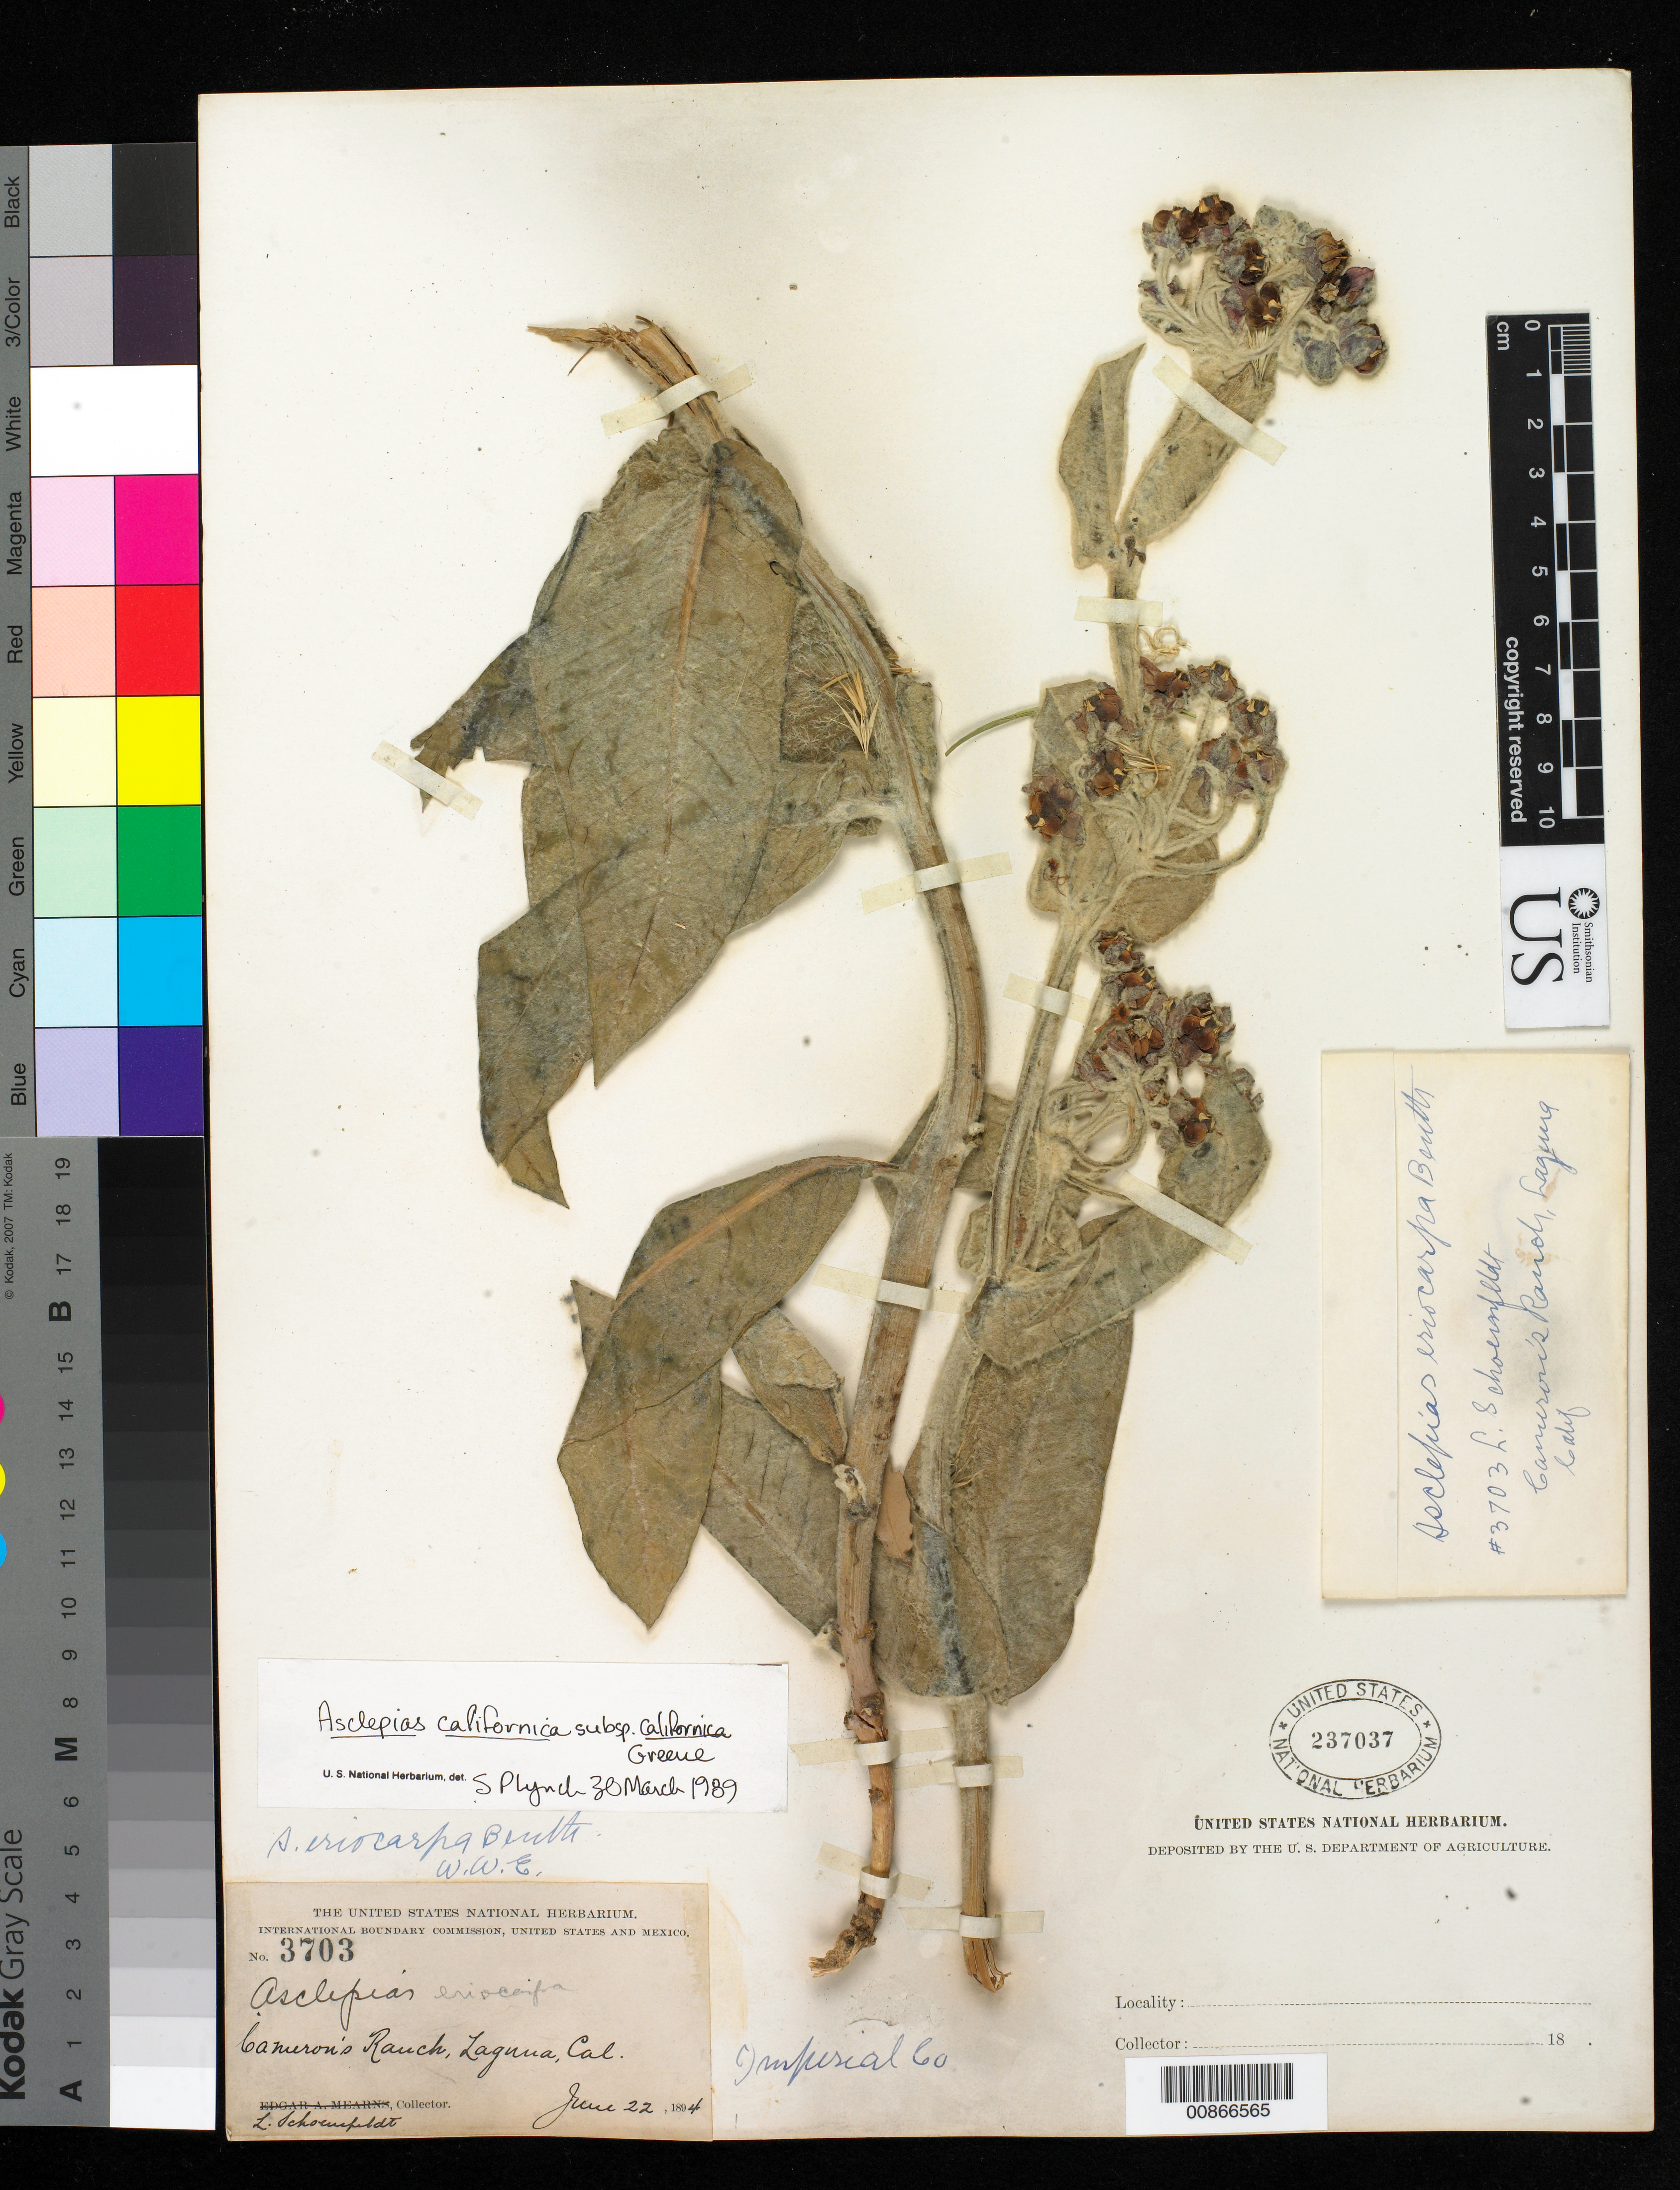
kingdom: Plantae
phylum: Tracheophyta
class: Magnoliopsida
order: Gentianales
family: Apocynaceae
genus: Asclepias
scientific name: Asclepias californica subsp. californica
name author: Greene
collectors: L. Schoenfeldt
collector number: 3703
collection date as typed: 22 Jun 1894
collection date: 1894-06-22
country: United States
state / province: California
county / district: Imperial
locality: Campbell's Ranch, Laguna, California.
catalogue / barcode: US 237037